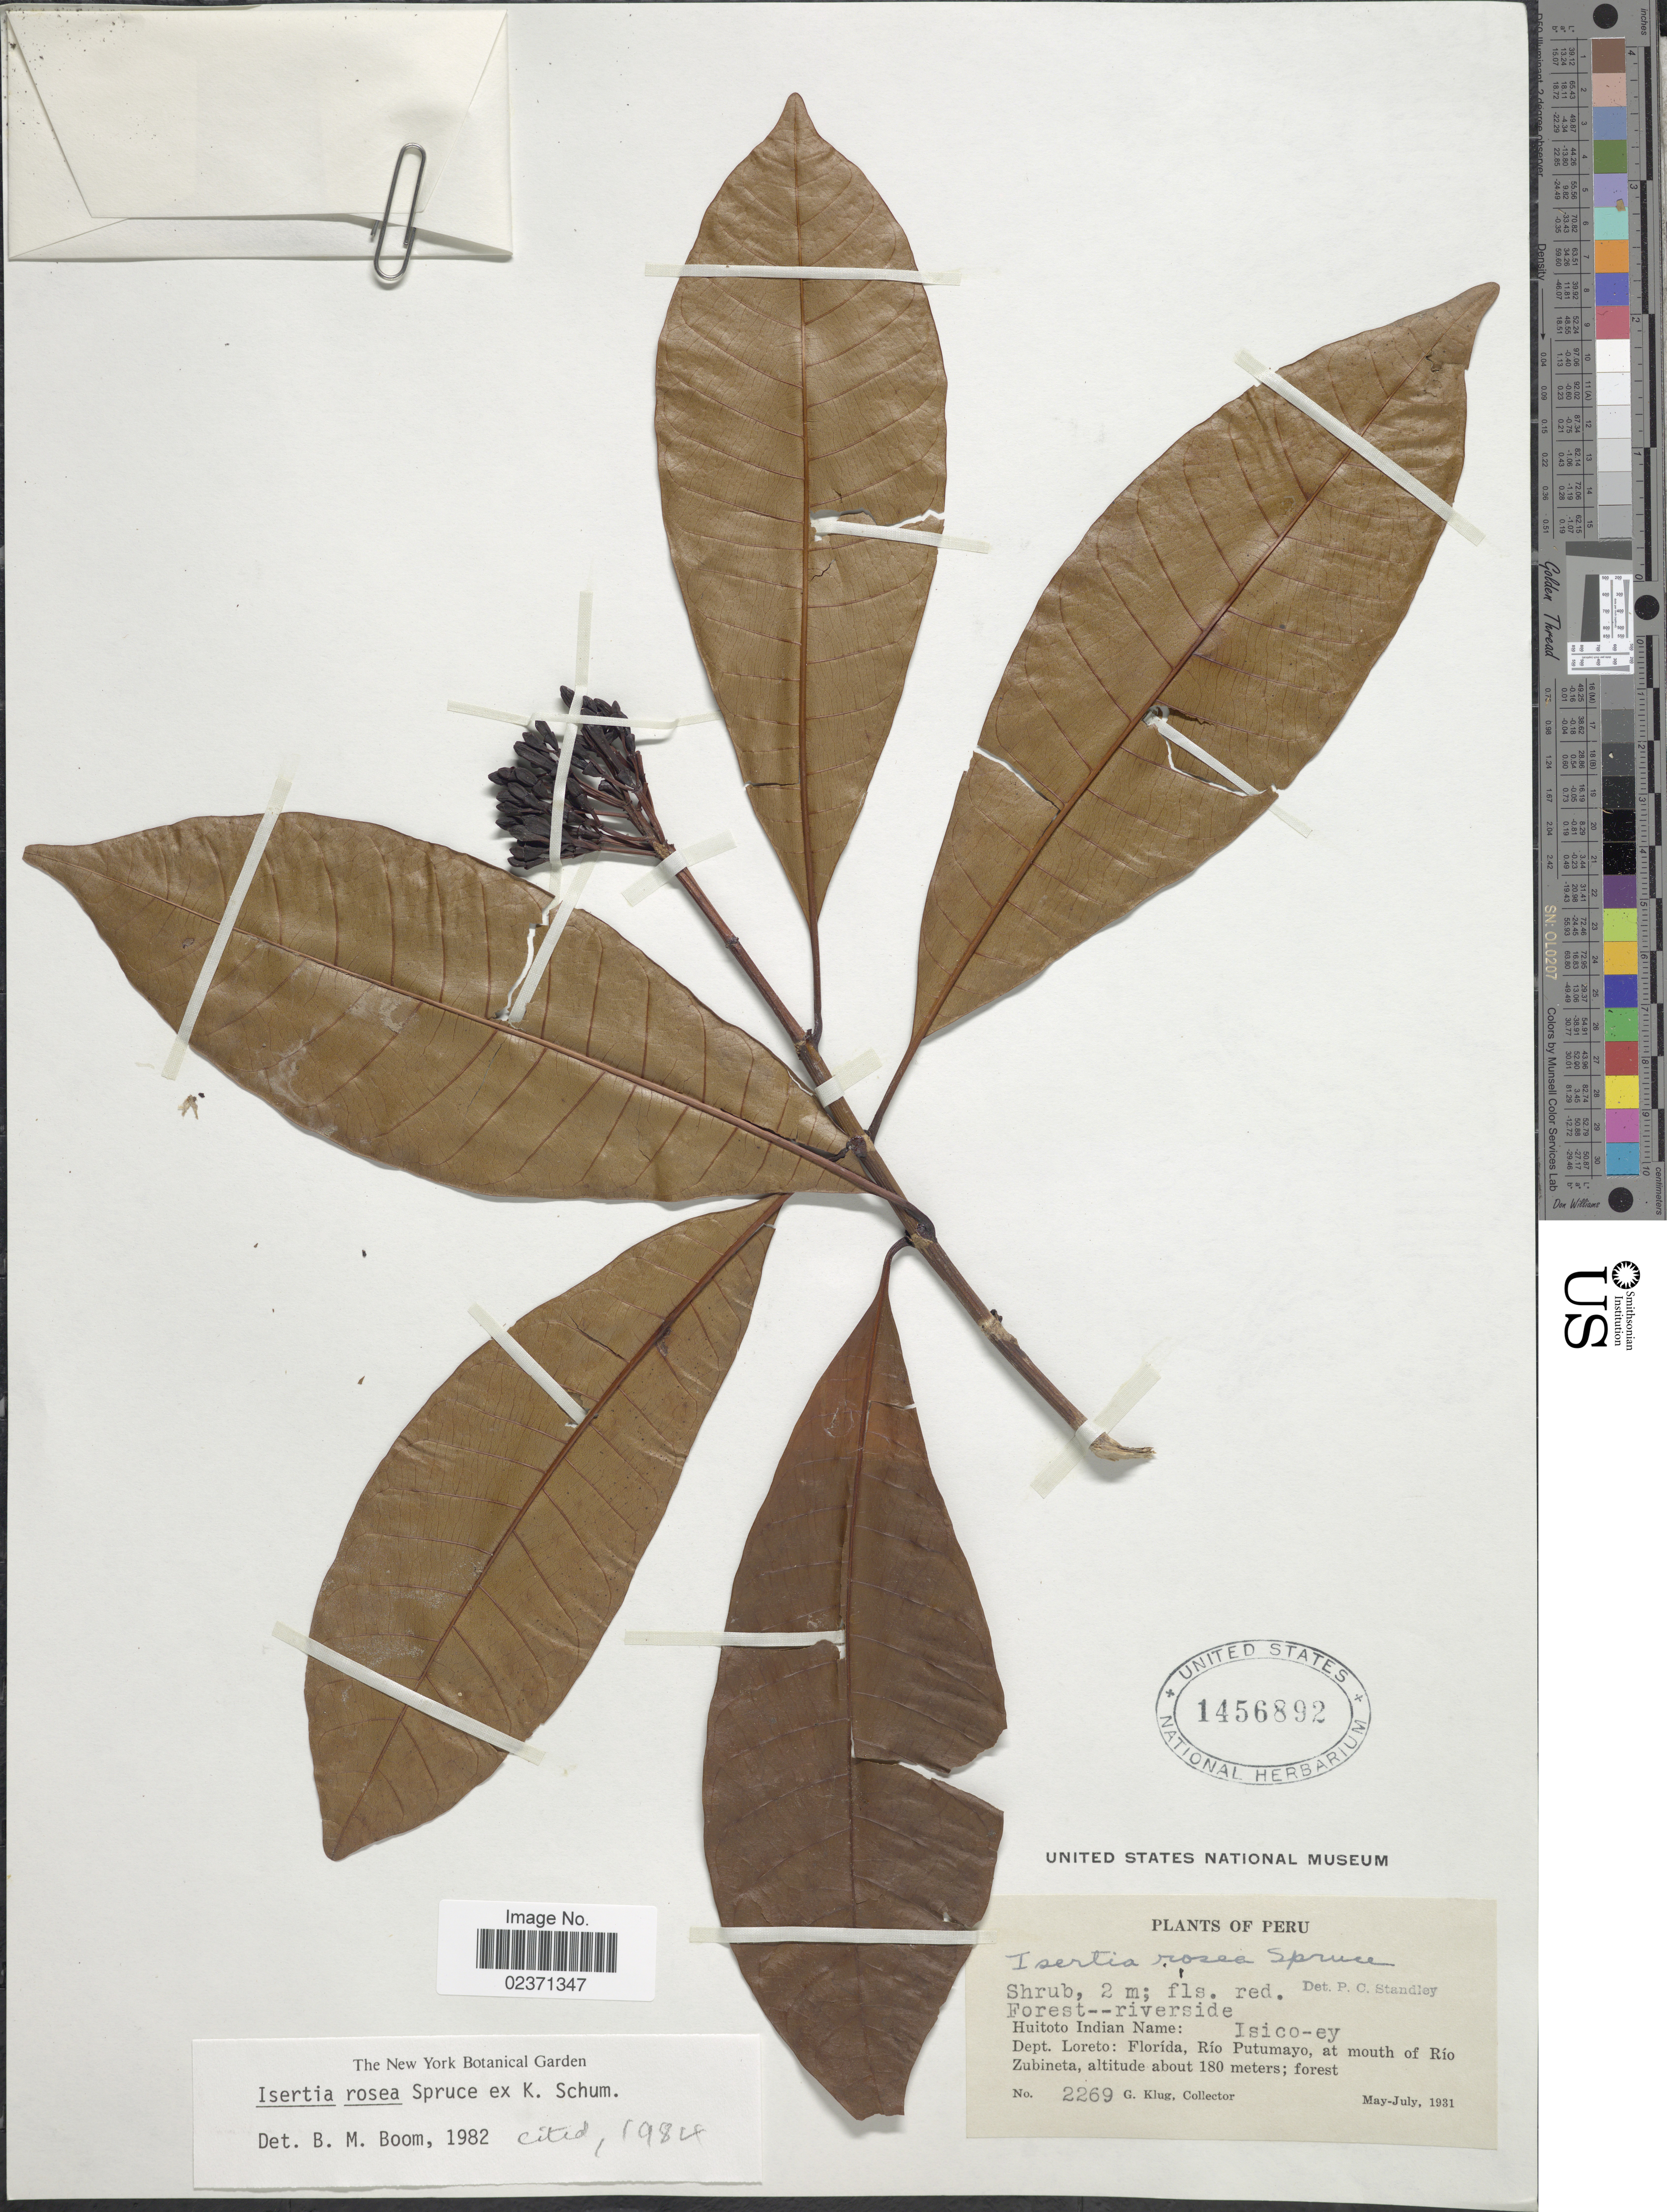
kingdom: Plantae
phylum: Tracheophyta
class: Magnoliopsida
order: Gentianales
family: Rubiaceae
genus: Isertia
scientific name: Isertia rosea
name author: Spruce ex K. Schum.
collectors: G. Klug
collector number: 2269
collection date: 1931-05/1931-07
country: Peru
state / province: Loreto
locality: Dept. Loreto: Florida, rio Putumayo, at mouth of Rio Zubineta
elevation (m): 180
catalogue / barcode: US 1456892